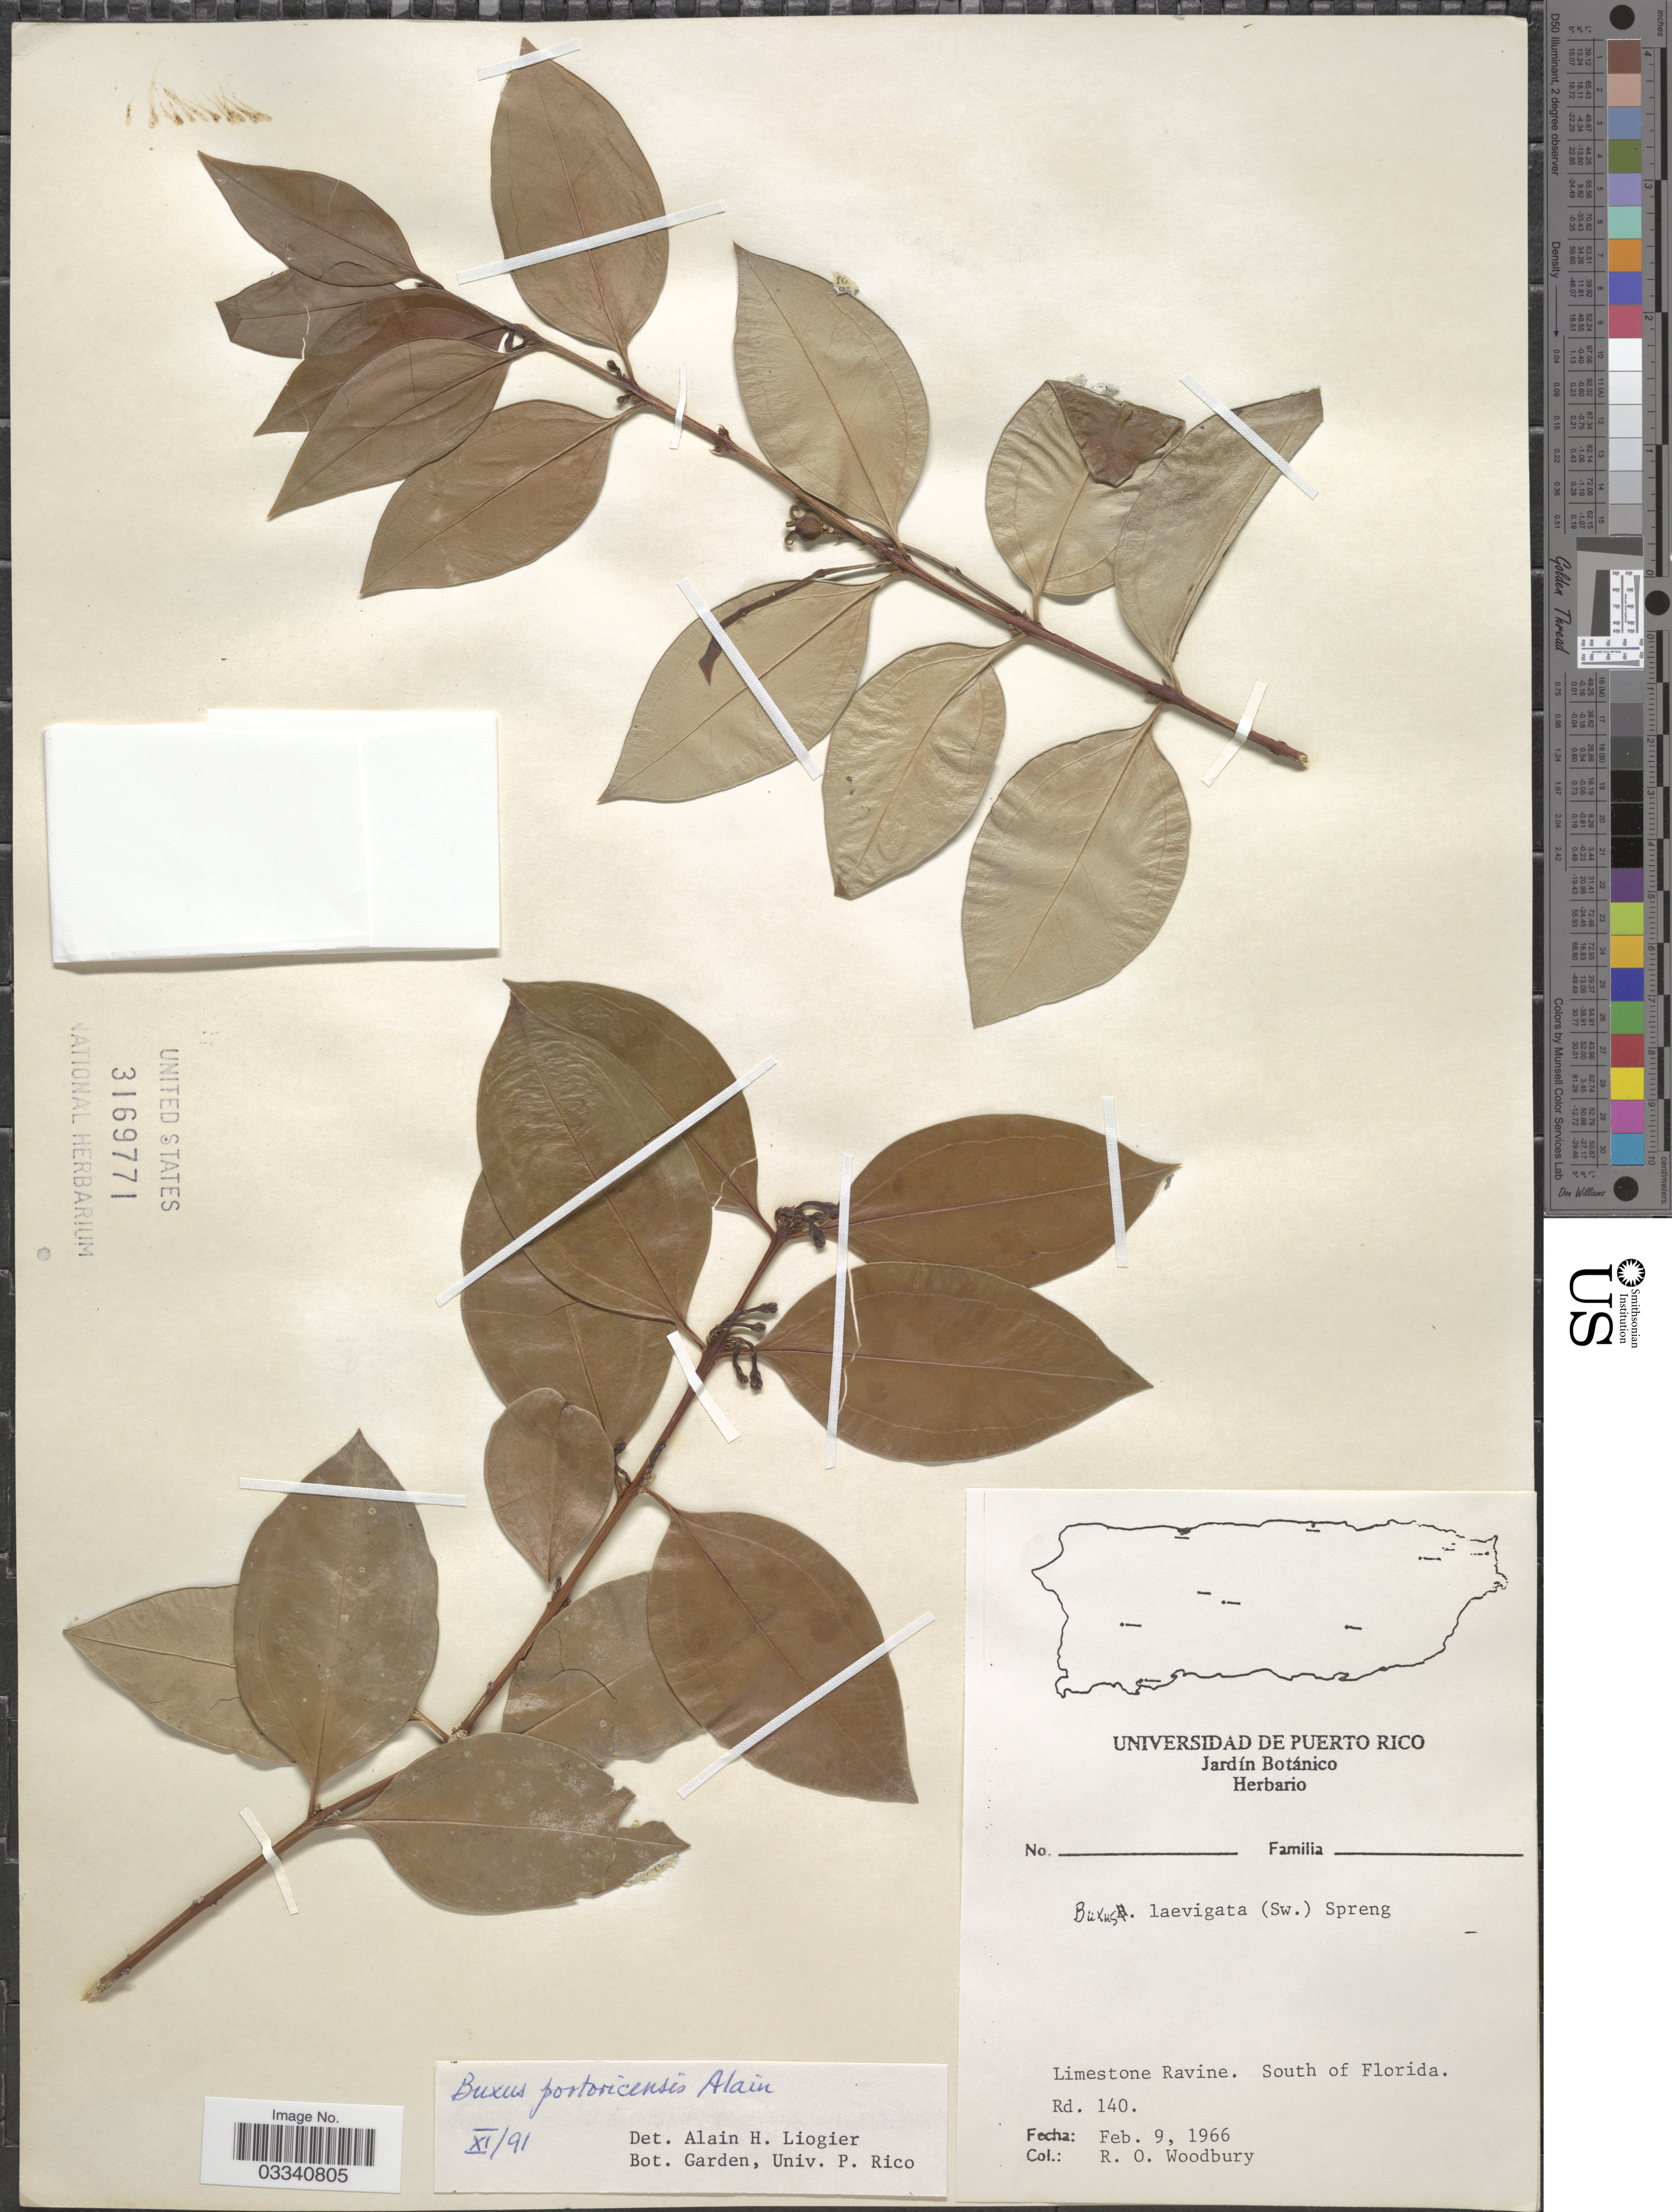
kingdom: Plantae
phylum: Tracheophyta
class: Magnoliopsida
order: Buxales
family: Buxaceae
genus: Buxus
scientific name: Buxus sempervirens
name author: L.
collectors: R. Woodbury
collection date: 1966-02-09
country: United States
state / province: Florida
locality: Limestone Ravine. South of Florida. Rd. 140.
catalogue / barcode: US 3169771